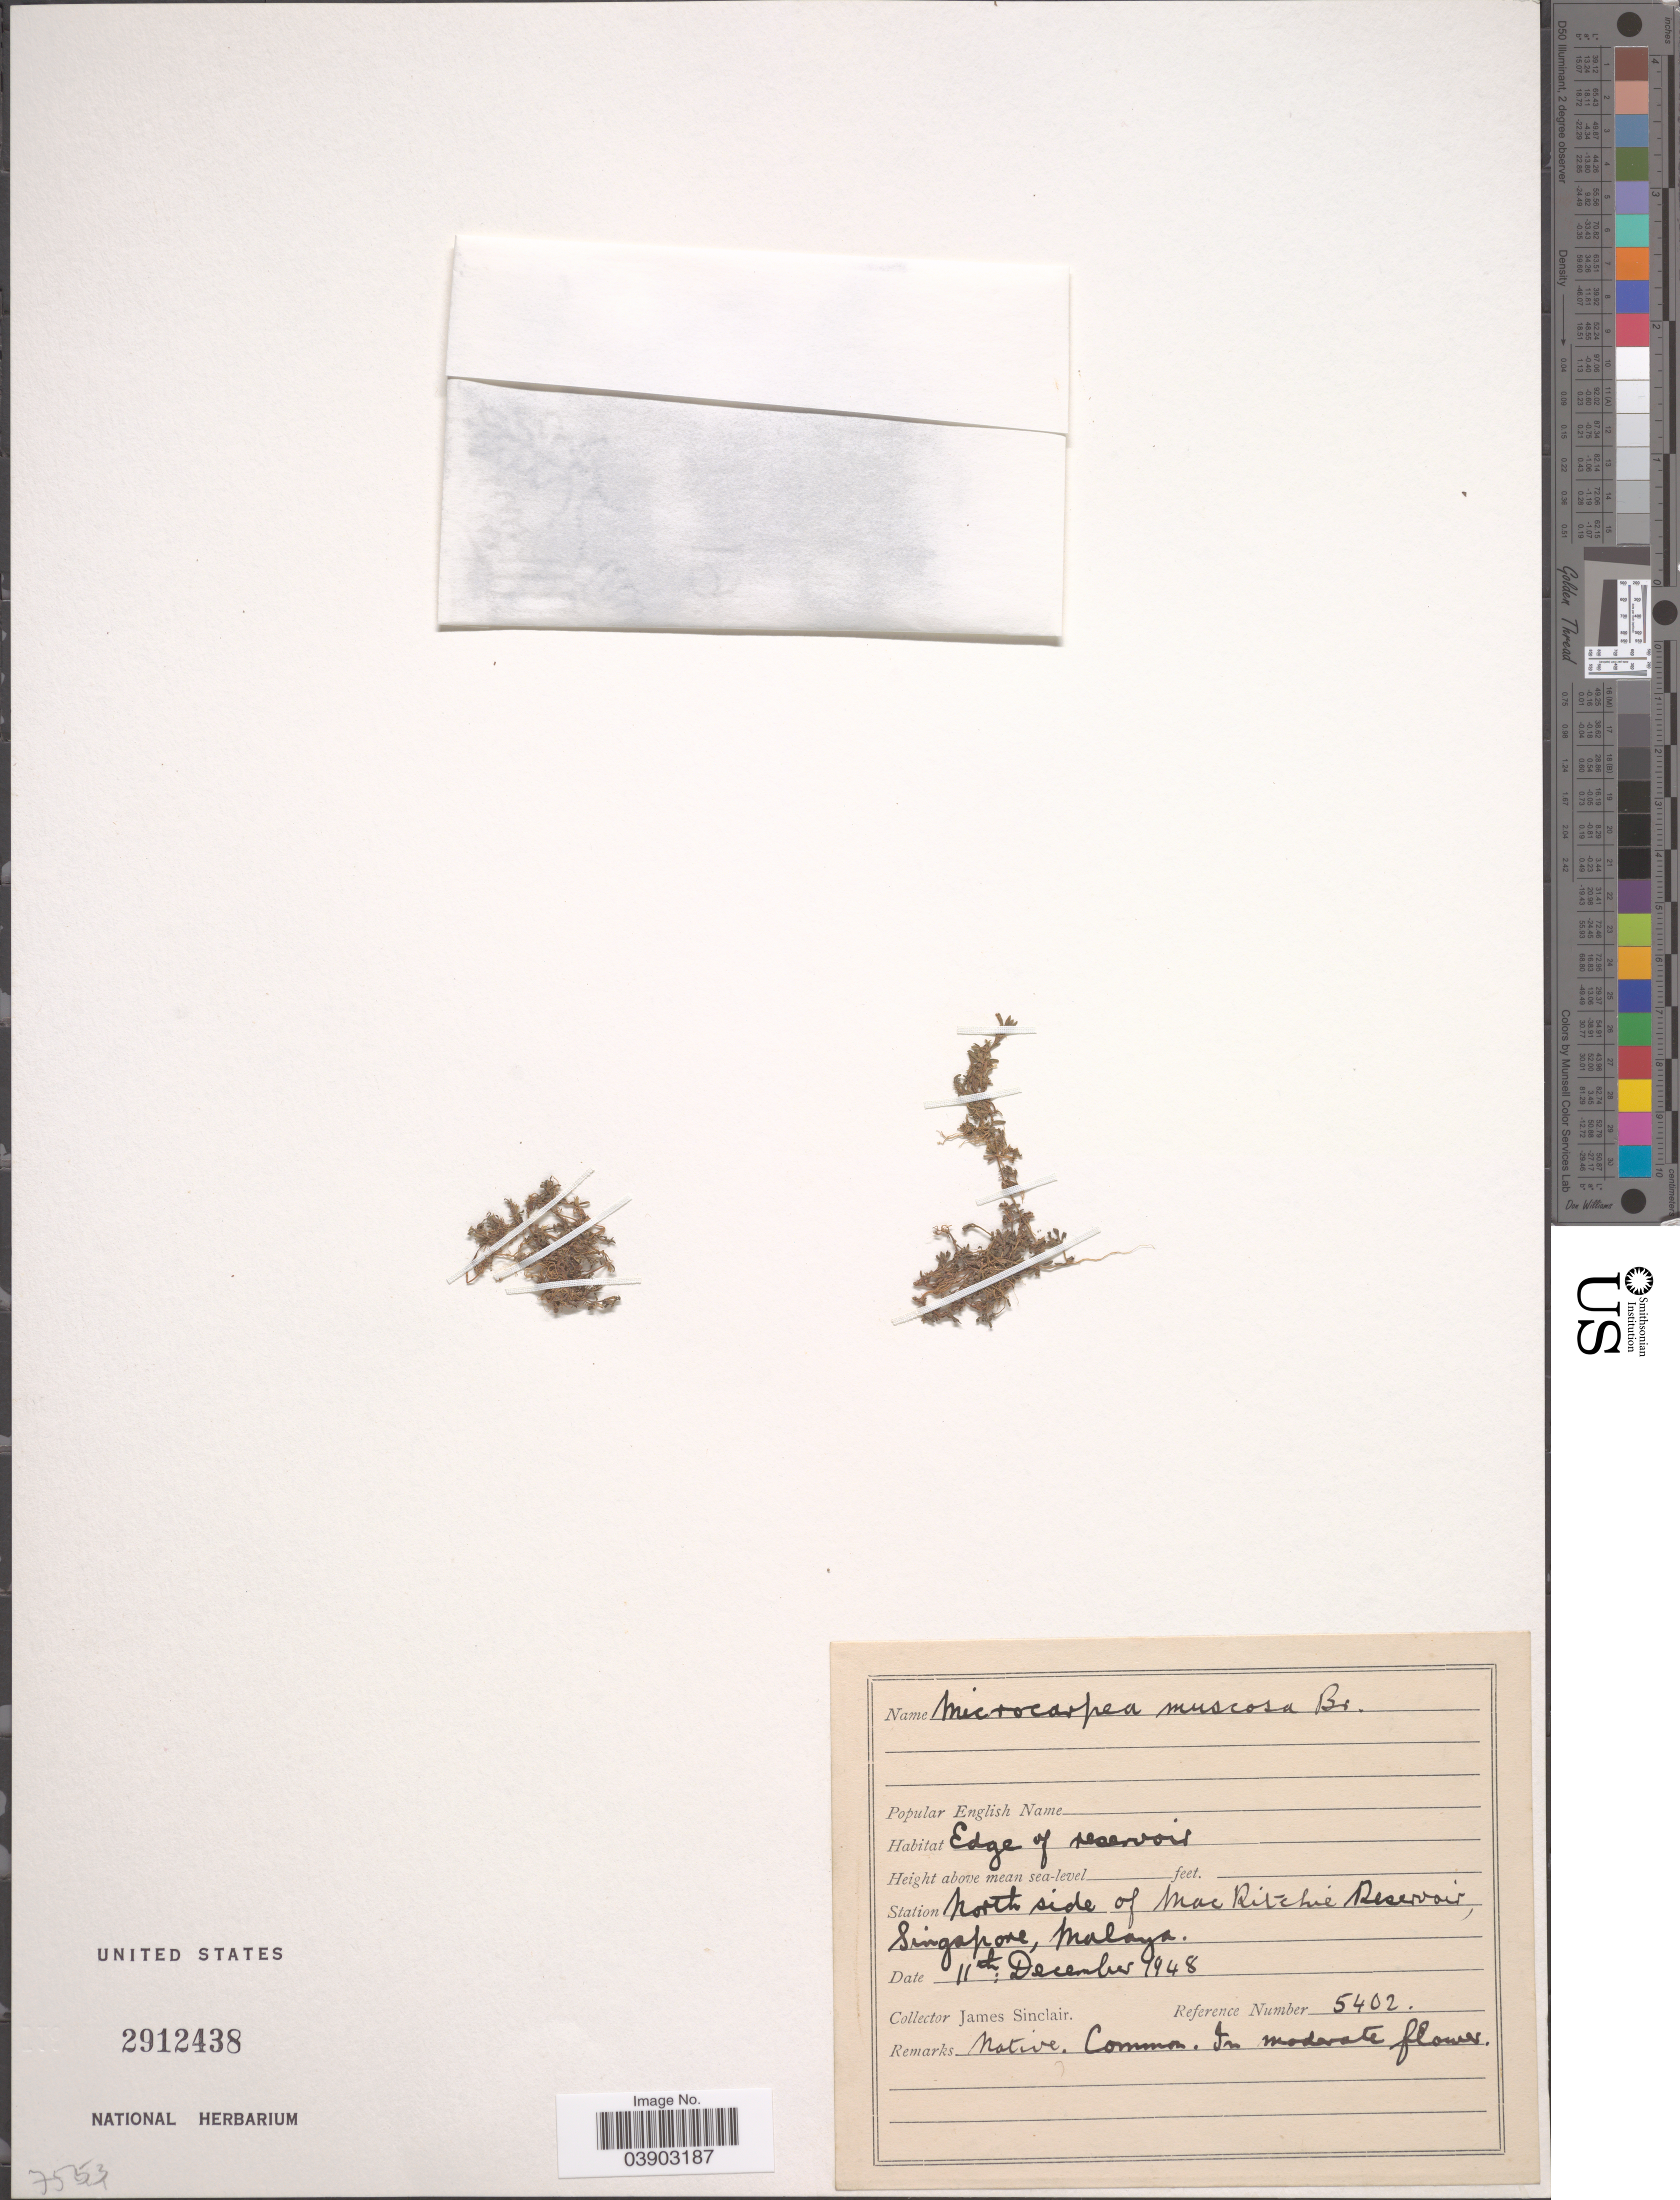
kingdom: Plantae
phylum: Tracheophyta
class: Magnoliopsida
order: Lamiales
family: Phrymaceae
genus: Microcarpaea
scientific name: Microcarpaea minima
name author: (K.D. Koenig ex Retz.) Merr.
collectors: J. Sinclair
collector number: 5402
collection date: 1948-12-11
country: Singapore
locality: Station North side of Mac Ritchie Reservoir, Malaya.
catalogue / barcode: US 2912438